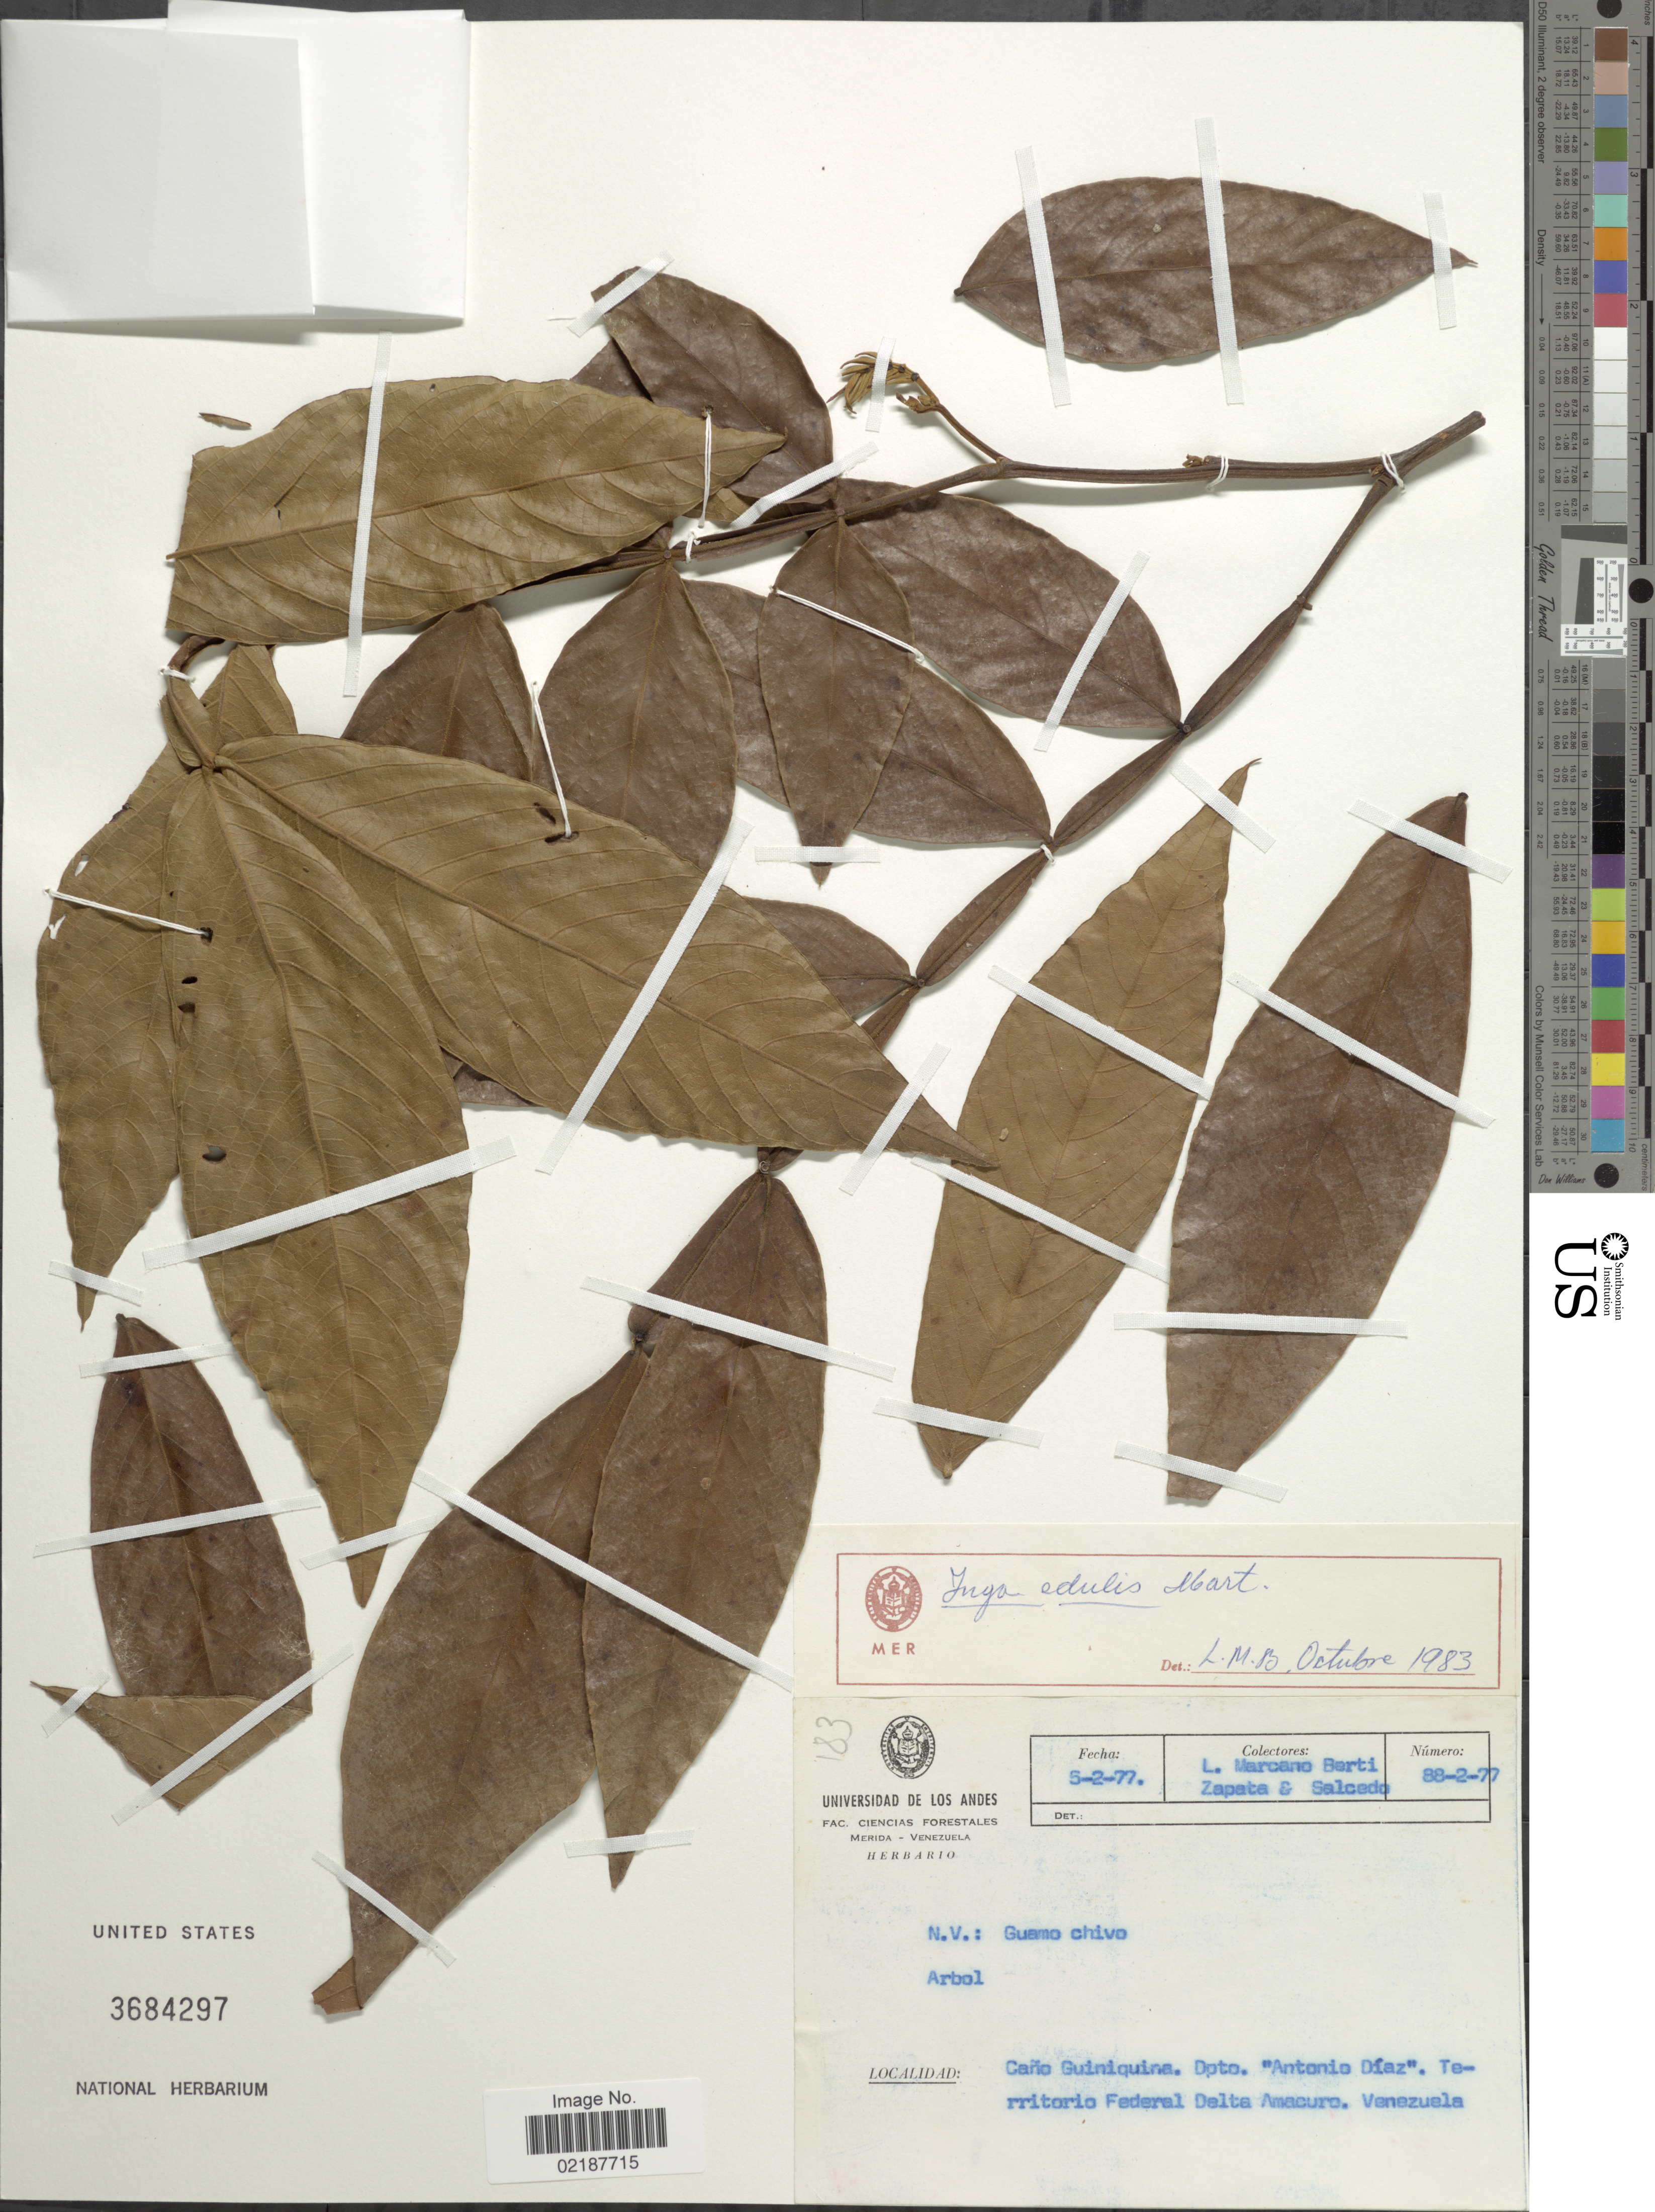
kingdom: Plantae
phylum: Tracheophyta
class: Magnoliopsida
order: Fabales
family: Fabaceae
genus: Inga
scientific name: Inga edulis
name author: Mart.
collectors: L. Marcano-Berti, -. Zapata & Salcedo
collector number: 88-2-77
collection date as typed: Transcribed d/m/y: 5/2/77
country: Venezuela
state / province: Delta Amacuro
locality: Caño Guiniquina, Dpto. "Antonio Diaz", Territorio Federal Delta Amacuro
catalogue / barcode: US 3684297